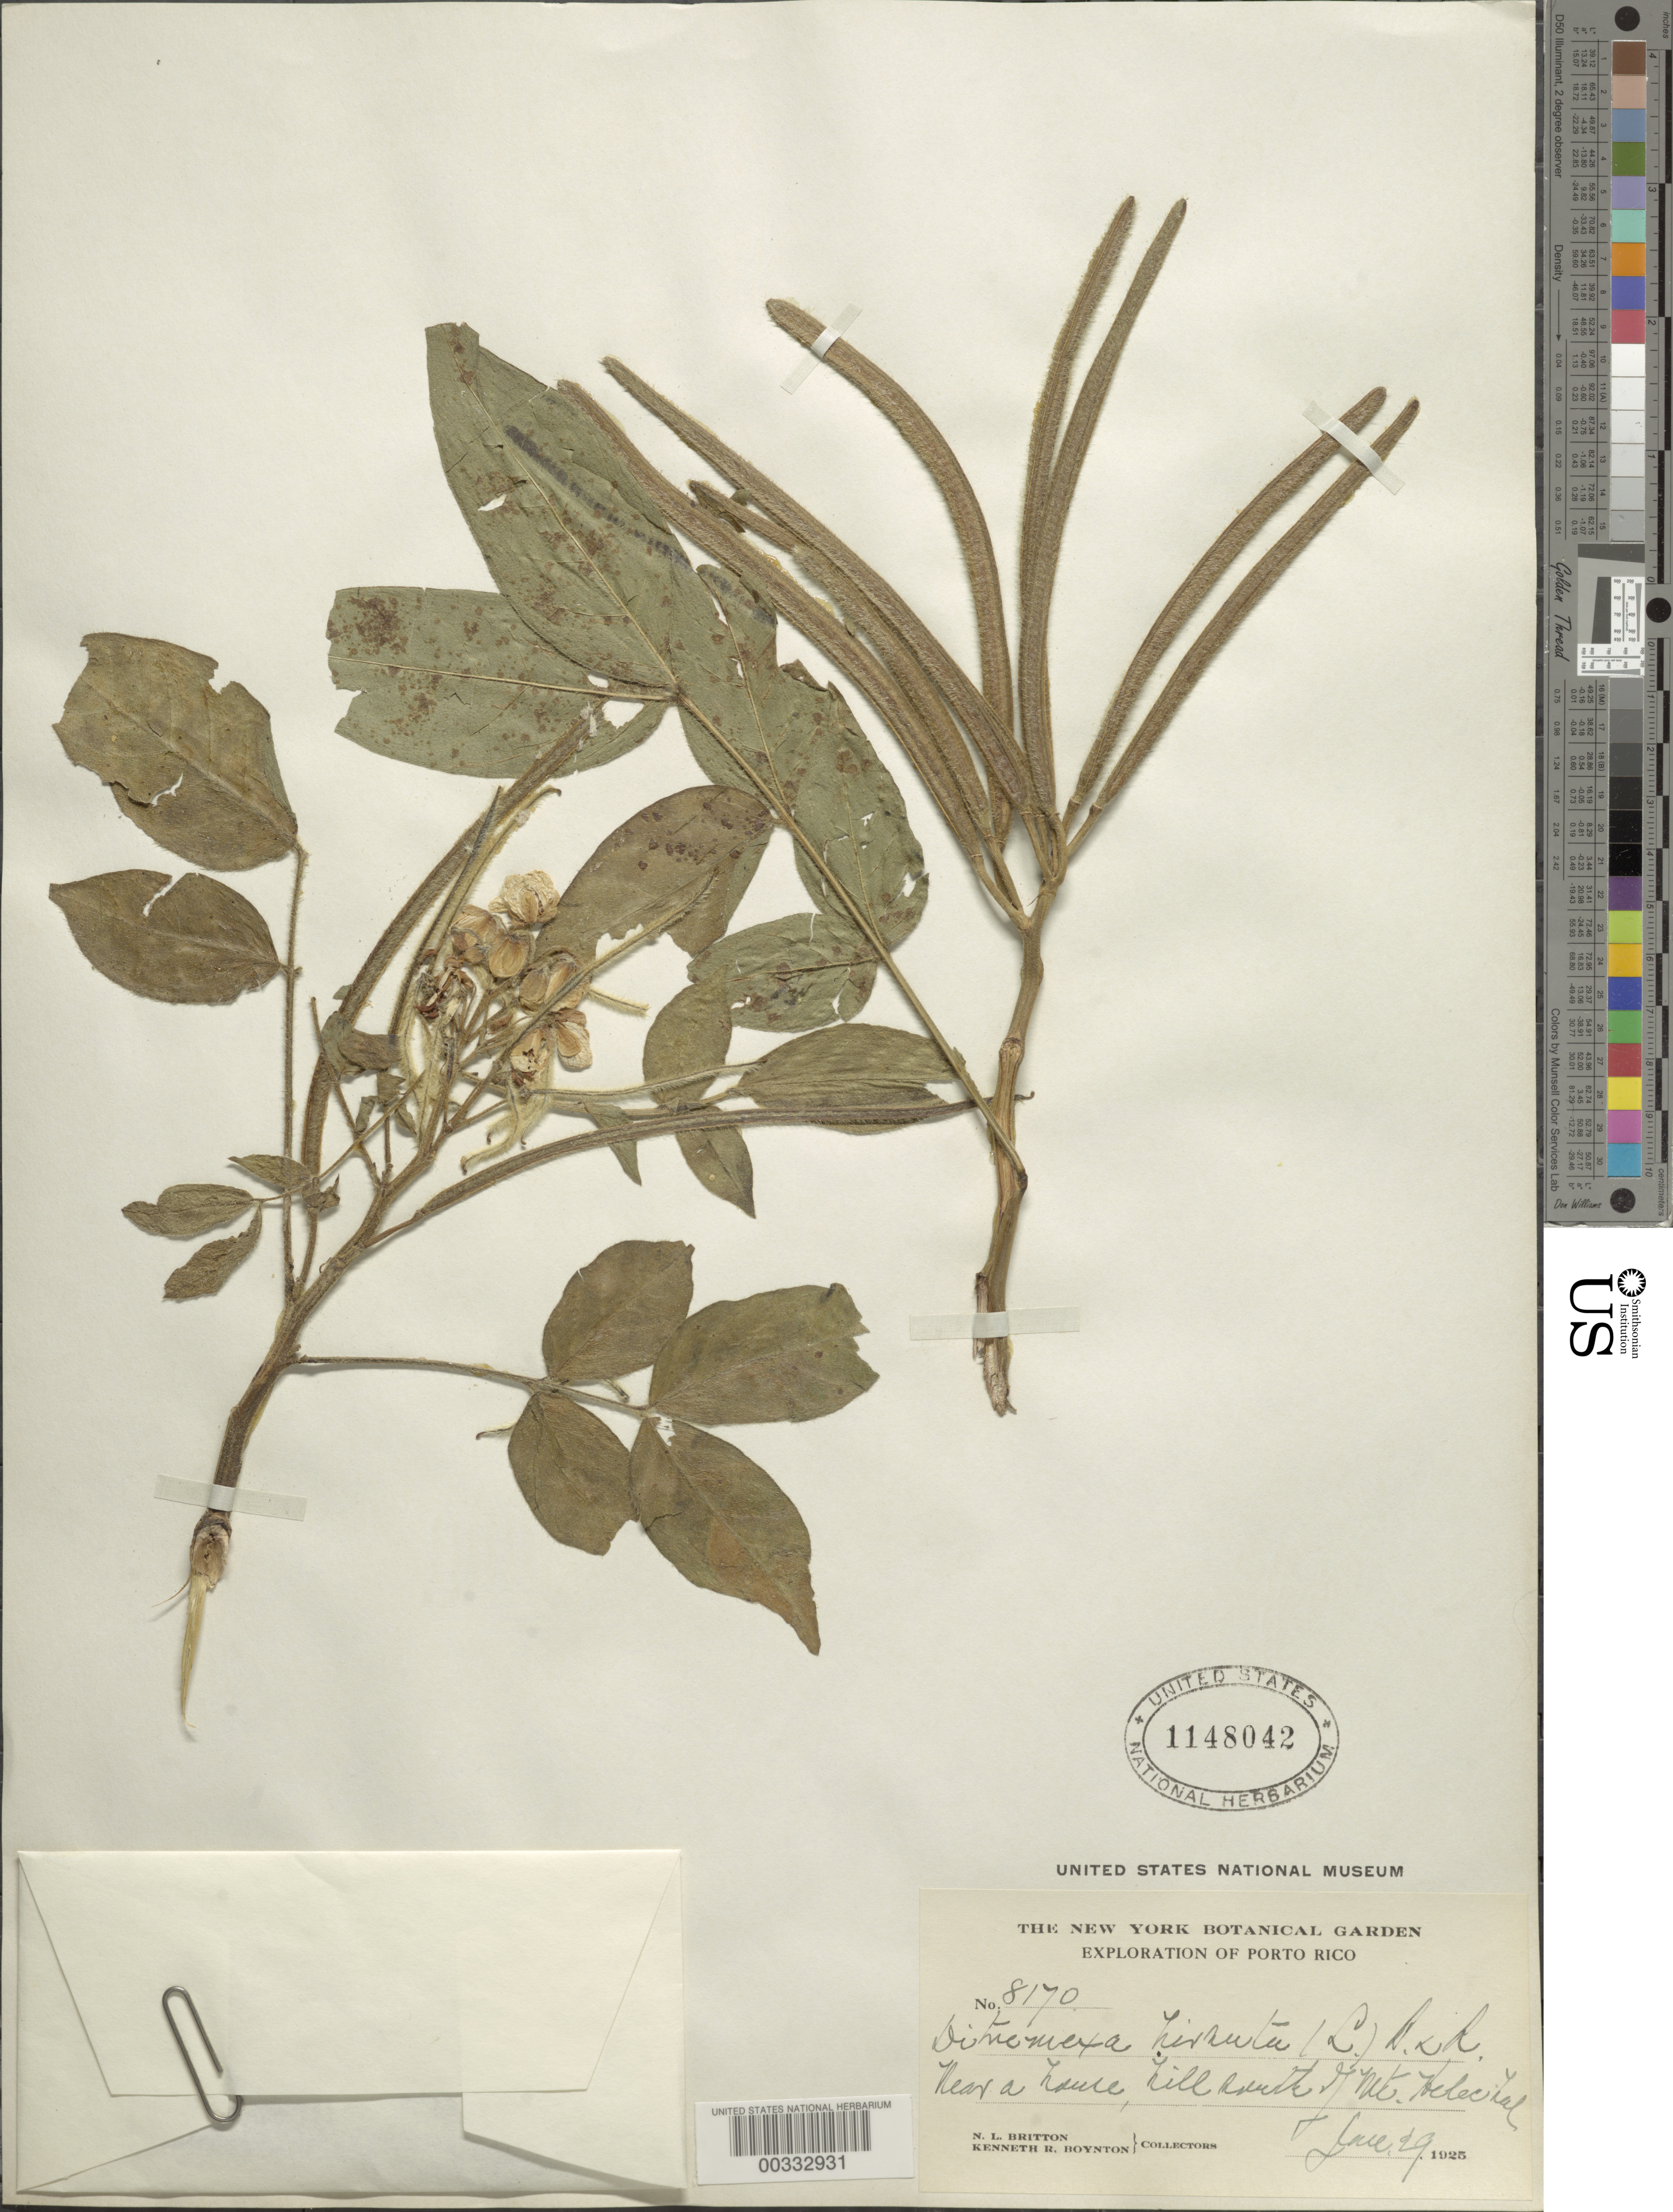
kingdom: Plantae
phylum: Tracheophyta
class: Magnoliopsida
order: Fabales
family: Fabaceae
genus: Senna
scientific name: Senna hirsuta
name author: (L.) H.S. Irwin & Barneby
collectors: N. Britton & K. Boynton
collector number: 8170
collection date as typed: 29 Jan 1925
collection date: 1925-01-29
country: Puerto Rico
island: Greater Antilles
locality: Near a house, s of mt. helechal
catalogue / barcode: US 1148042